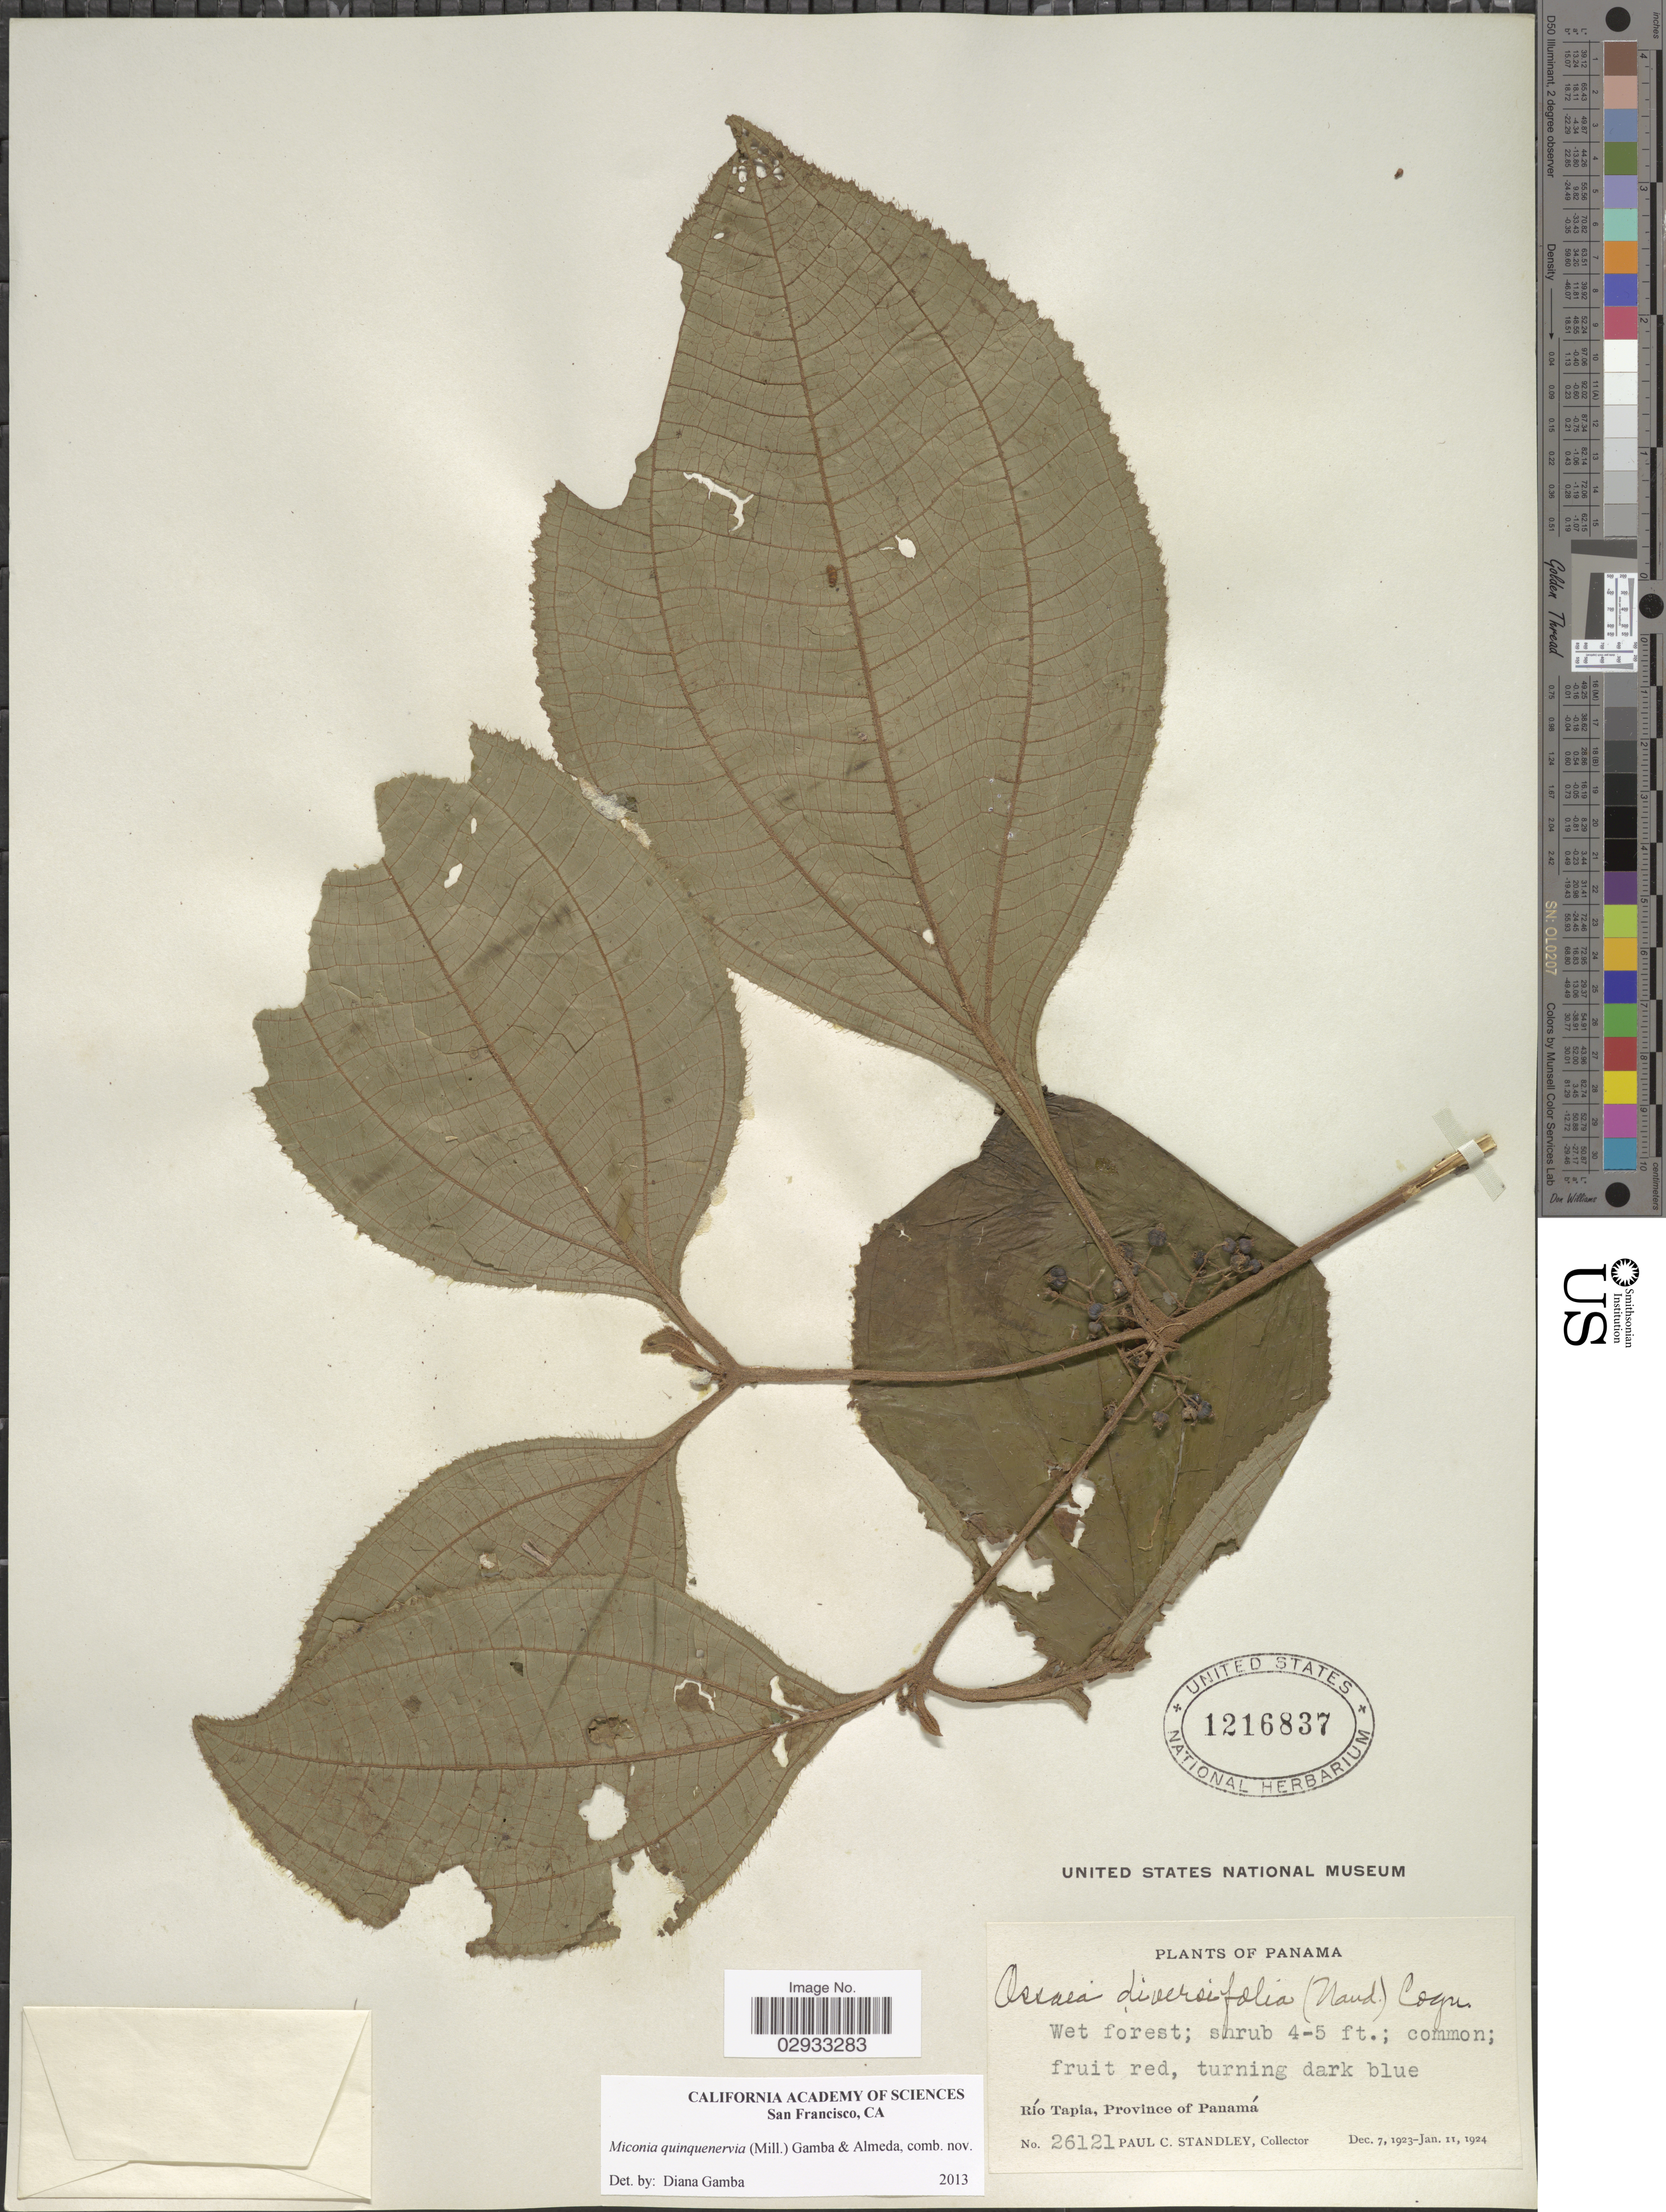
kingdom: Plantae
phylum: Tracheophyta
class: Magnoliopsida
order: Myrtales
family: Melastomataceae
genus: Miconia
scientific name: Miconia quinquenervia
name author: (Mill.) Gamba & Almeda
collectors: P. C. Standley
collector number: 26121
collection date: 1923-12-07/1924-01-11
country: Panama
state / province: Panamá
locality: Río Tapia.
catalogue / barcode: US 1216837